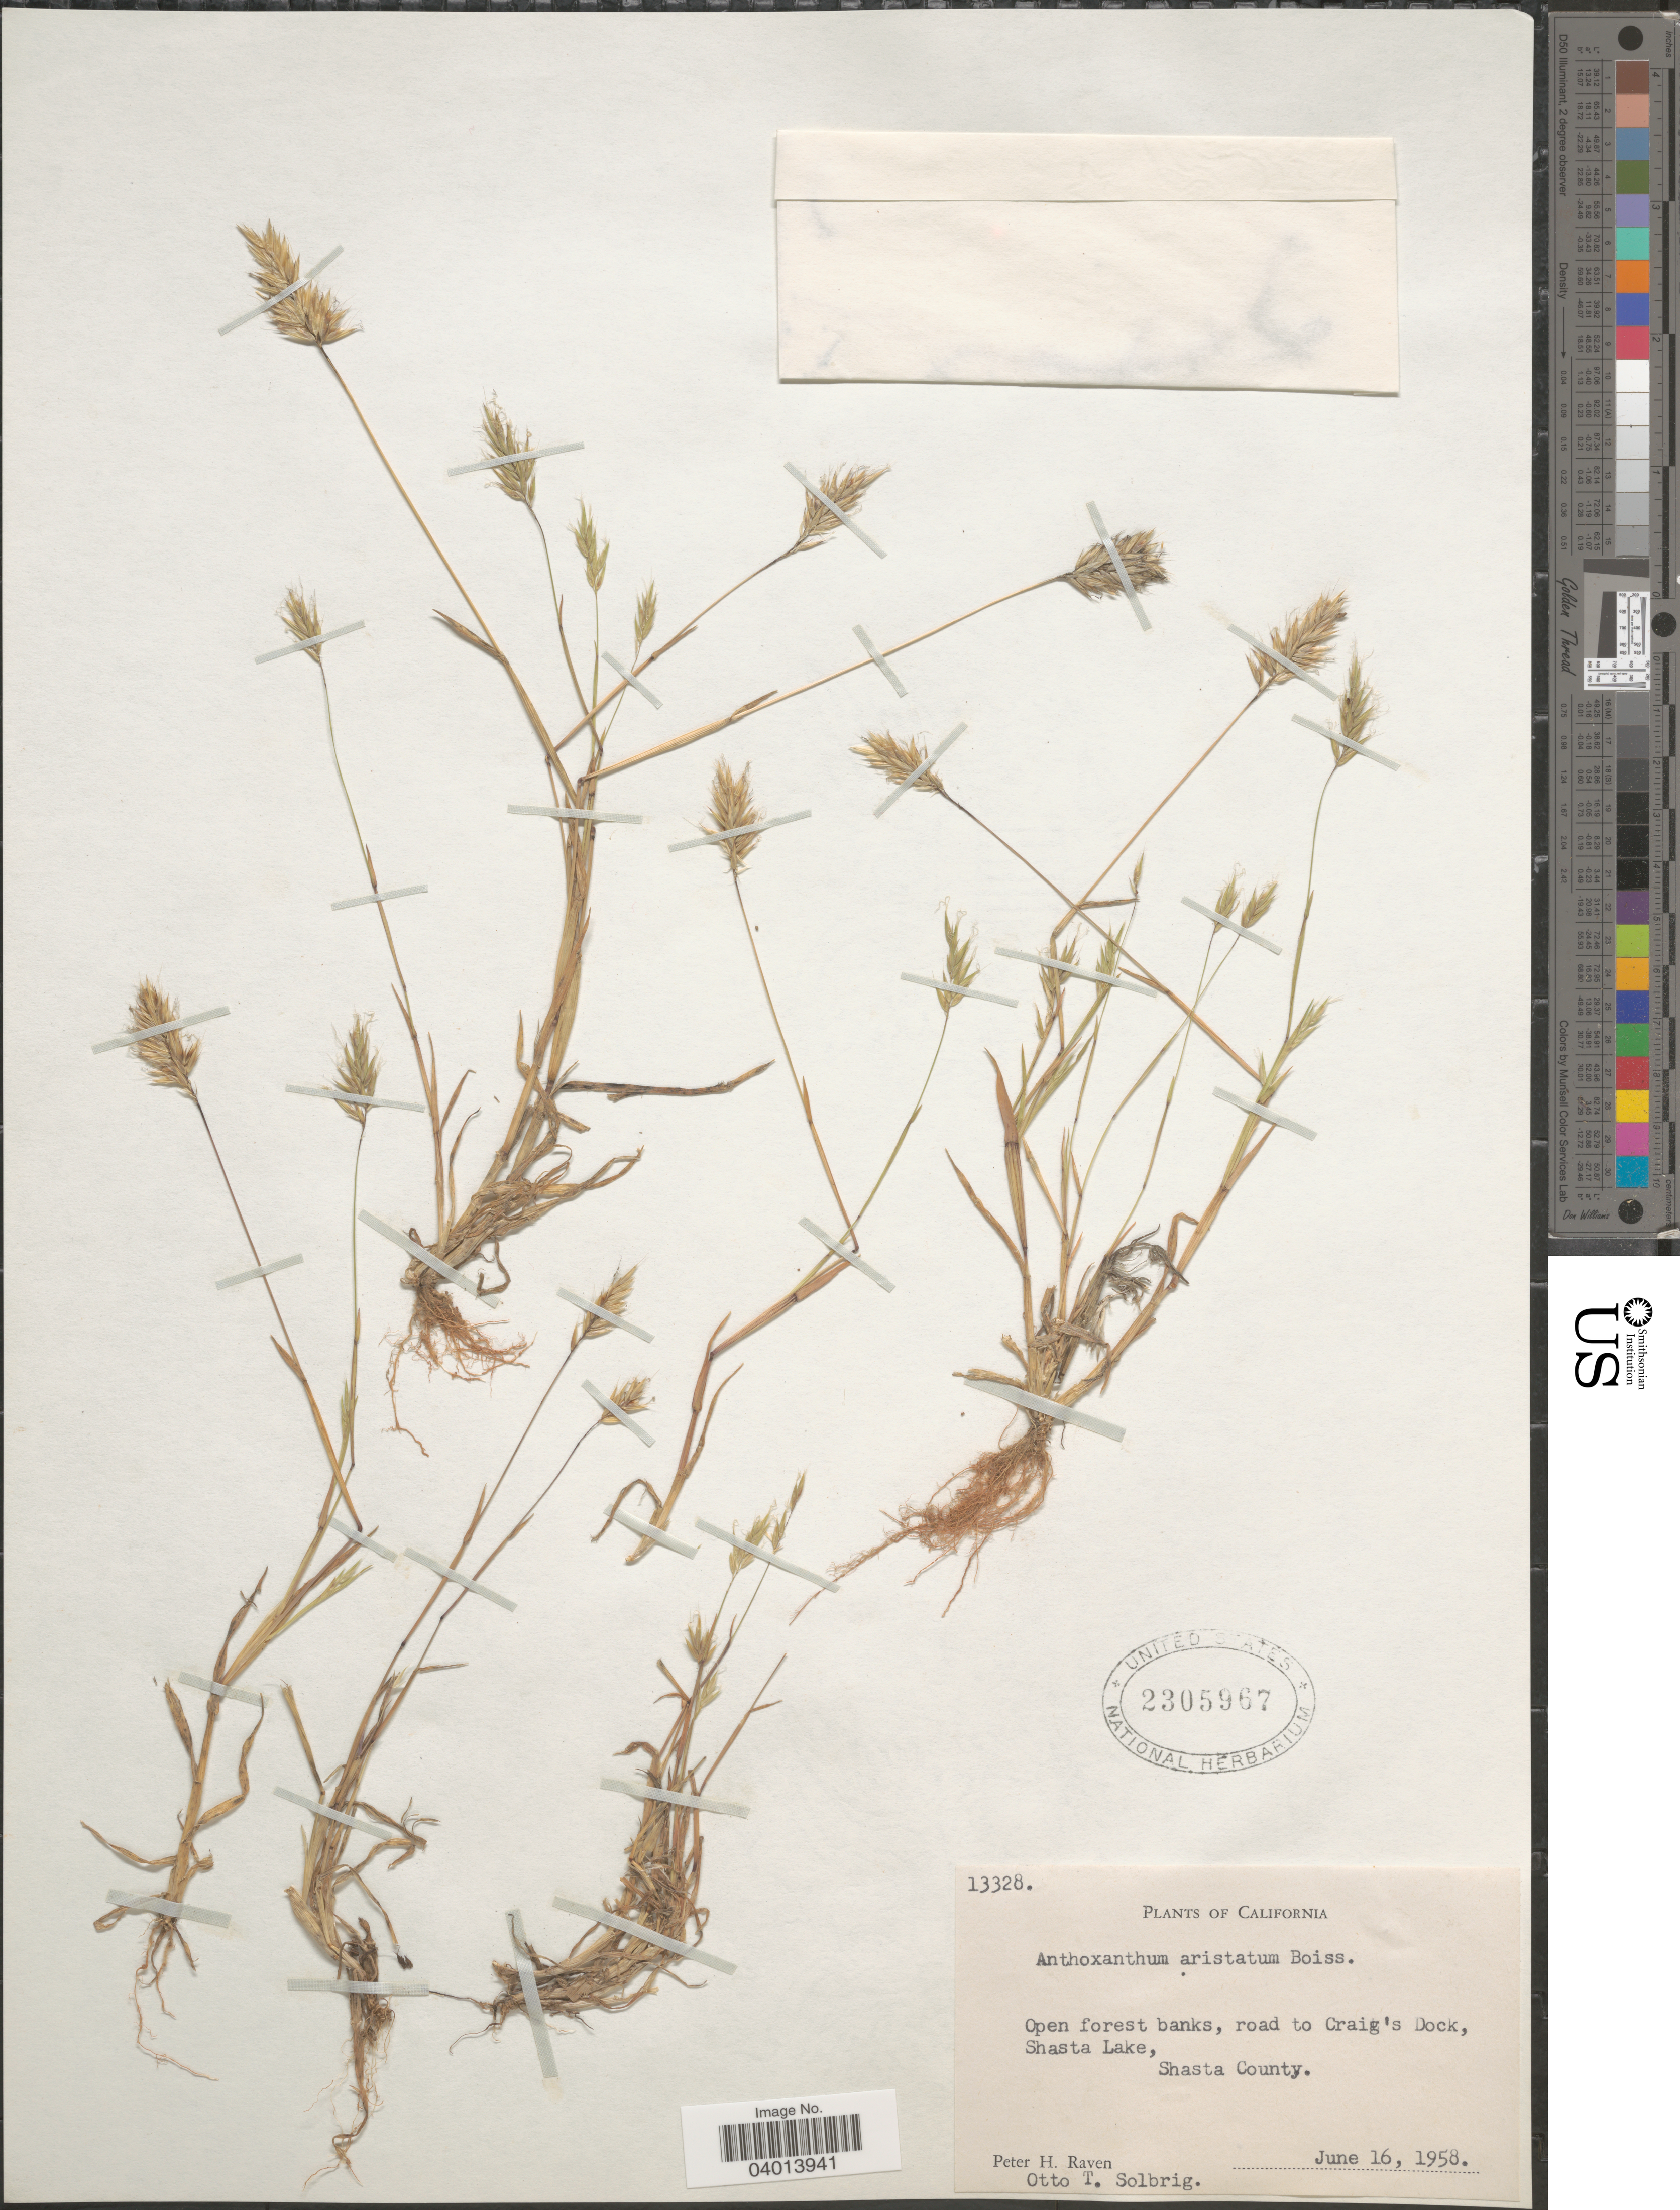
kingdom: Plantae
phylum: Tracheophyta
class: Liliopsida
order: Poales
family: Poaceae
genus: Anthoxanthum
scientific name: Anthoxanthum aristatum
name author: Boiss.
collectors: P. Raven & O. T. Solbrig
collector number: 13328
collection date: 1958-06-16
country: United States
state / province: California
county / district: Shasta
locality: Open forest banks, road to Craig's Dock, Shasta Lake, Shasta County.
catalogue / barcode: US 2305967